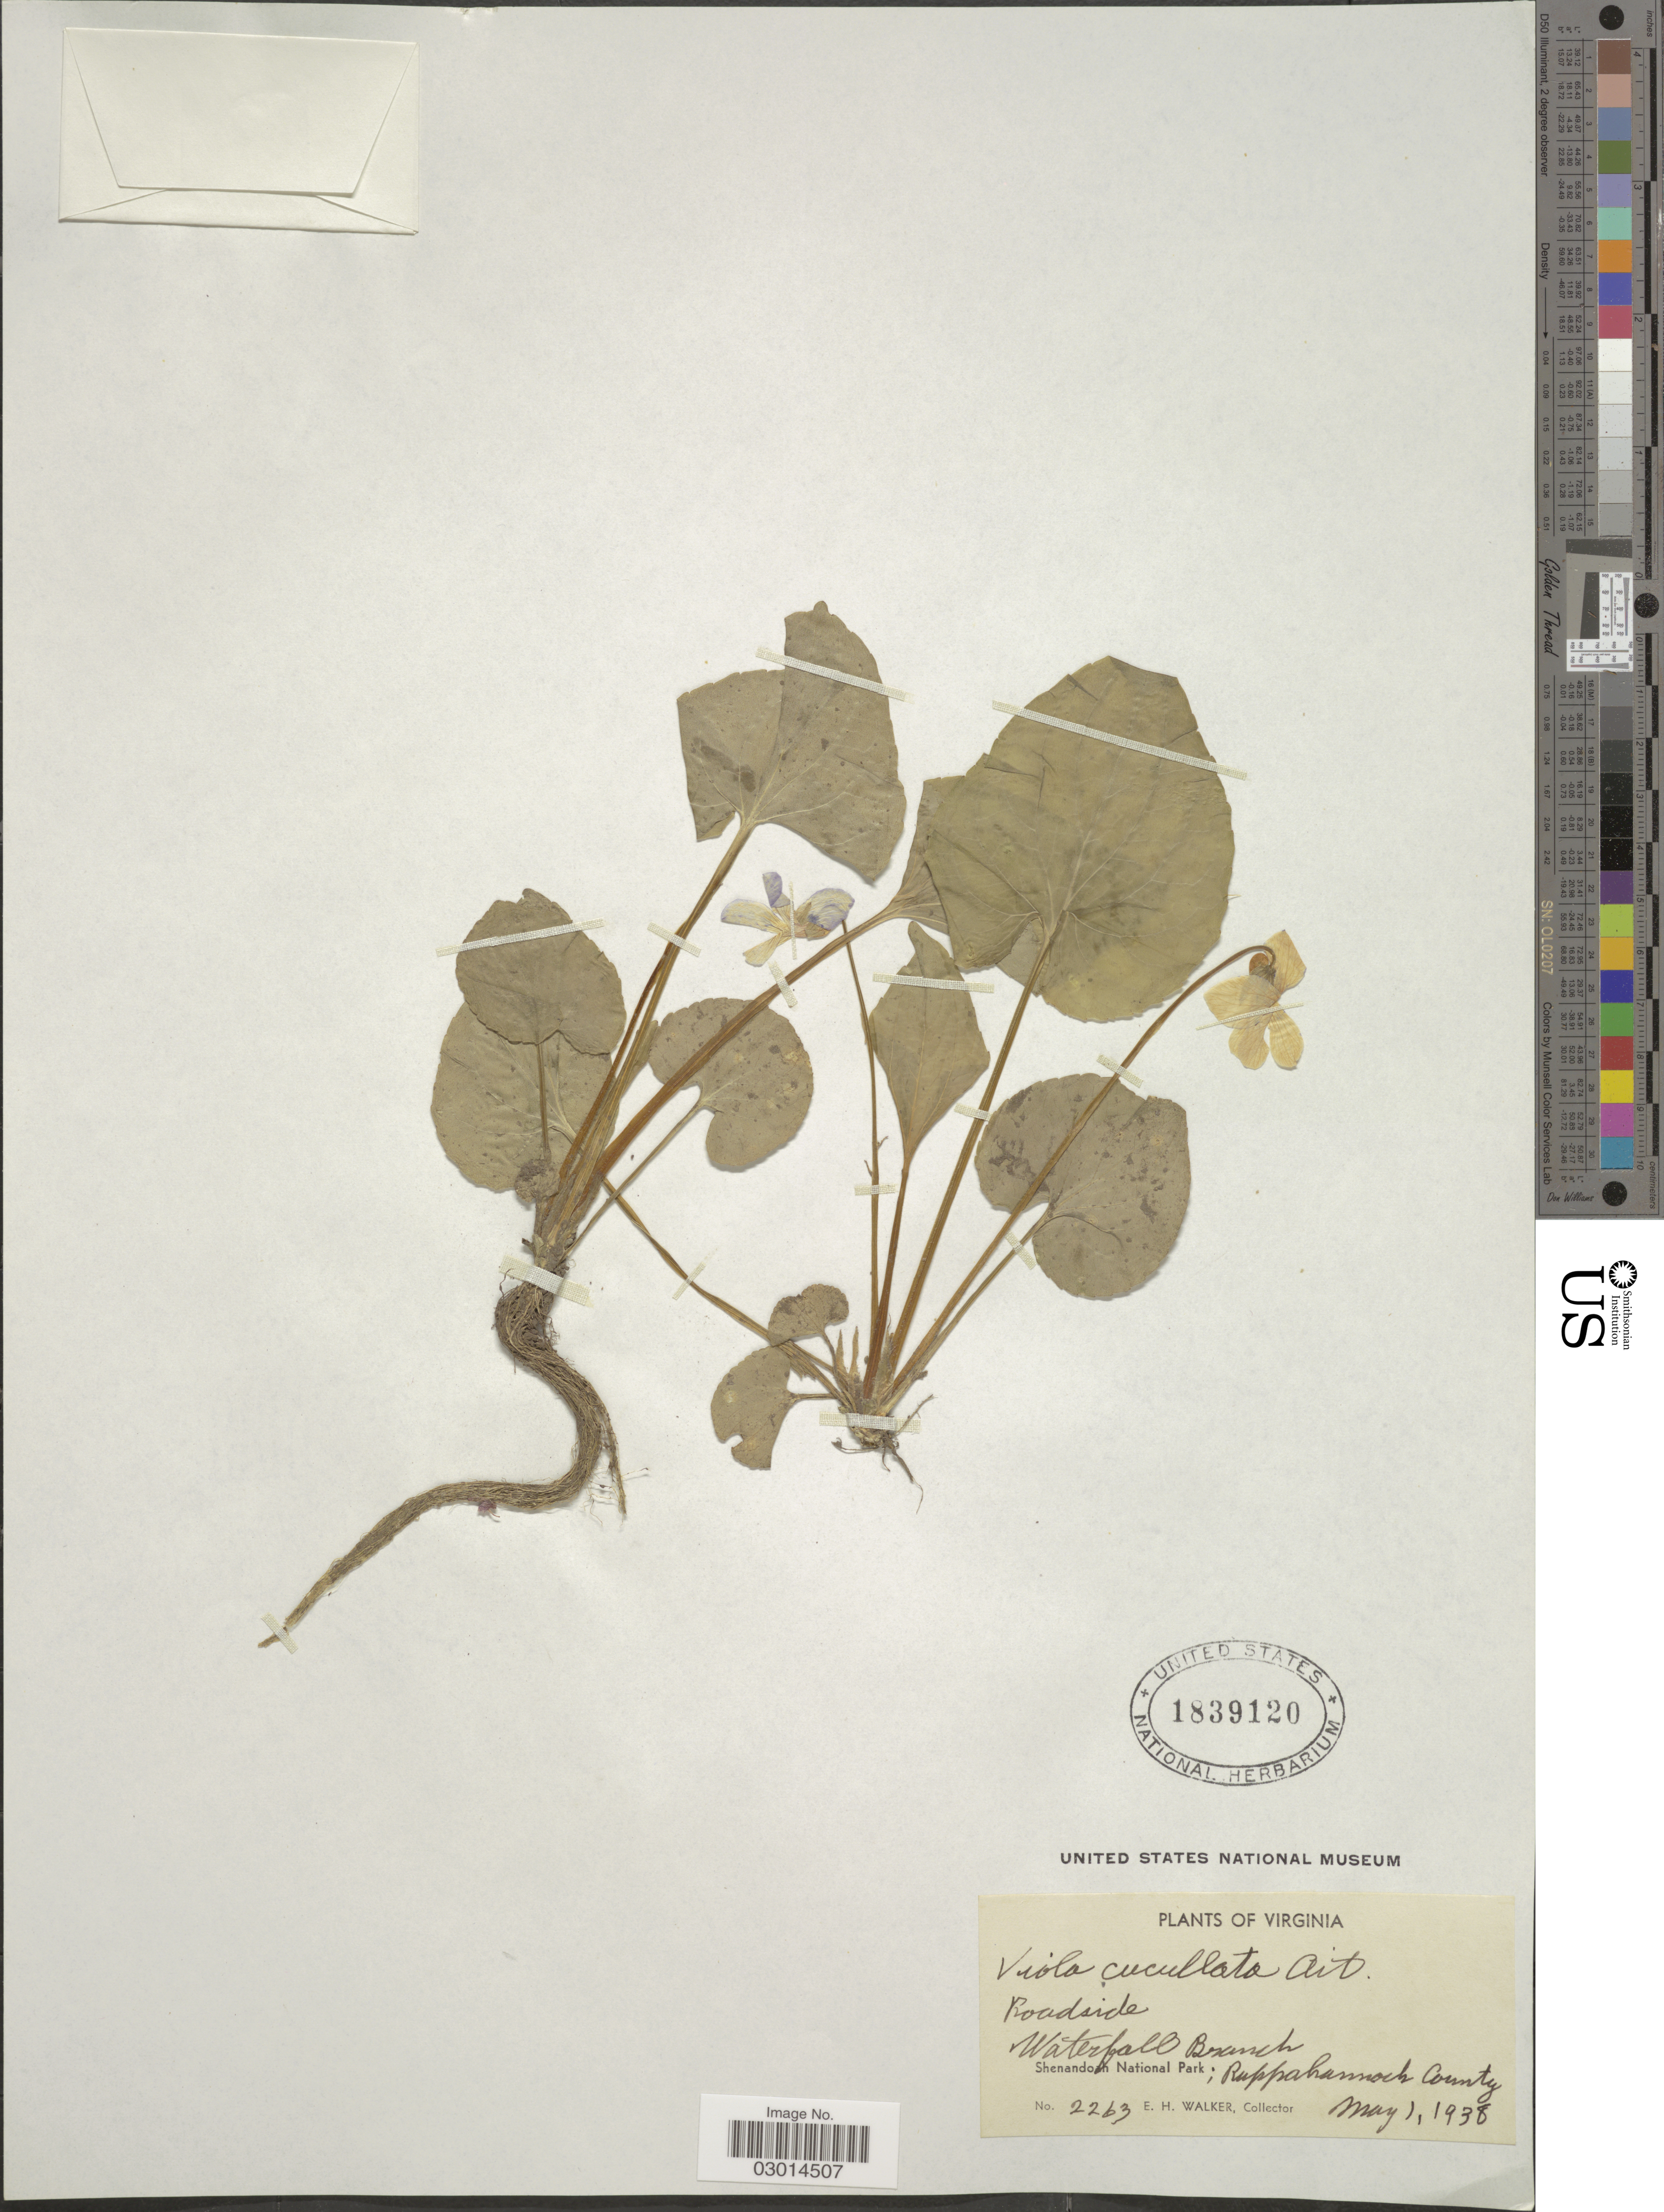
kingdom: Plantae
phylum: Tracheophyta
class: Magnoliopsida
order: Malpighiales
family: Violaceae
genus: Viola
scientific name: Viola cucullata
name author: Aiton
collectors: E. H. Walker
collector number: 2263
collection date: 1938-05-01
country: United States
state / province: Virginia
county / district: Rappahannock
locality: Roadside, Waterfall Branch, Shenandoah National Park; Rappahannock County.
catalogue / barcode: US 1839120